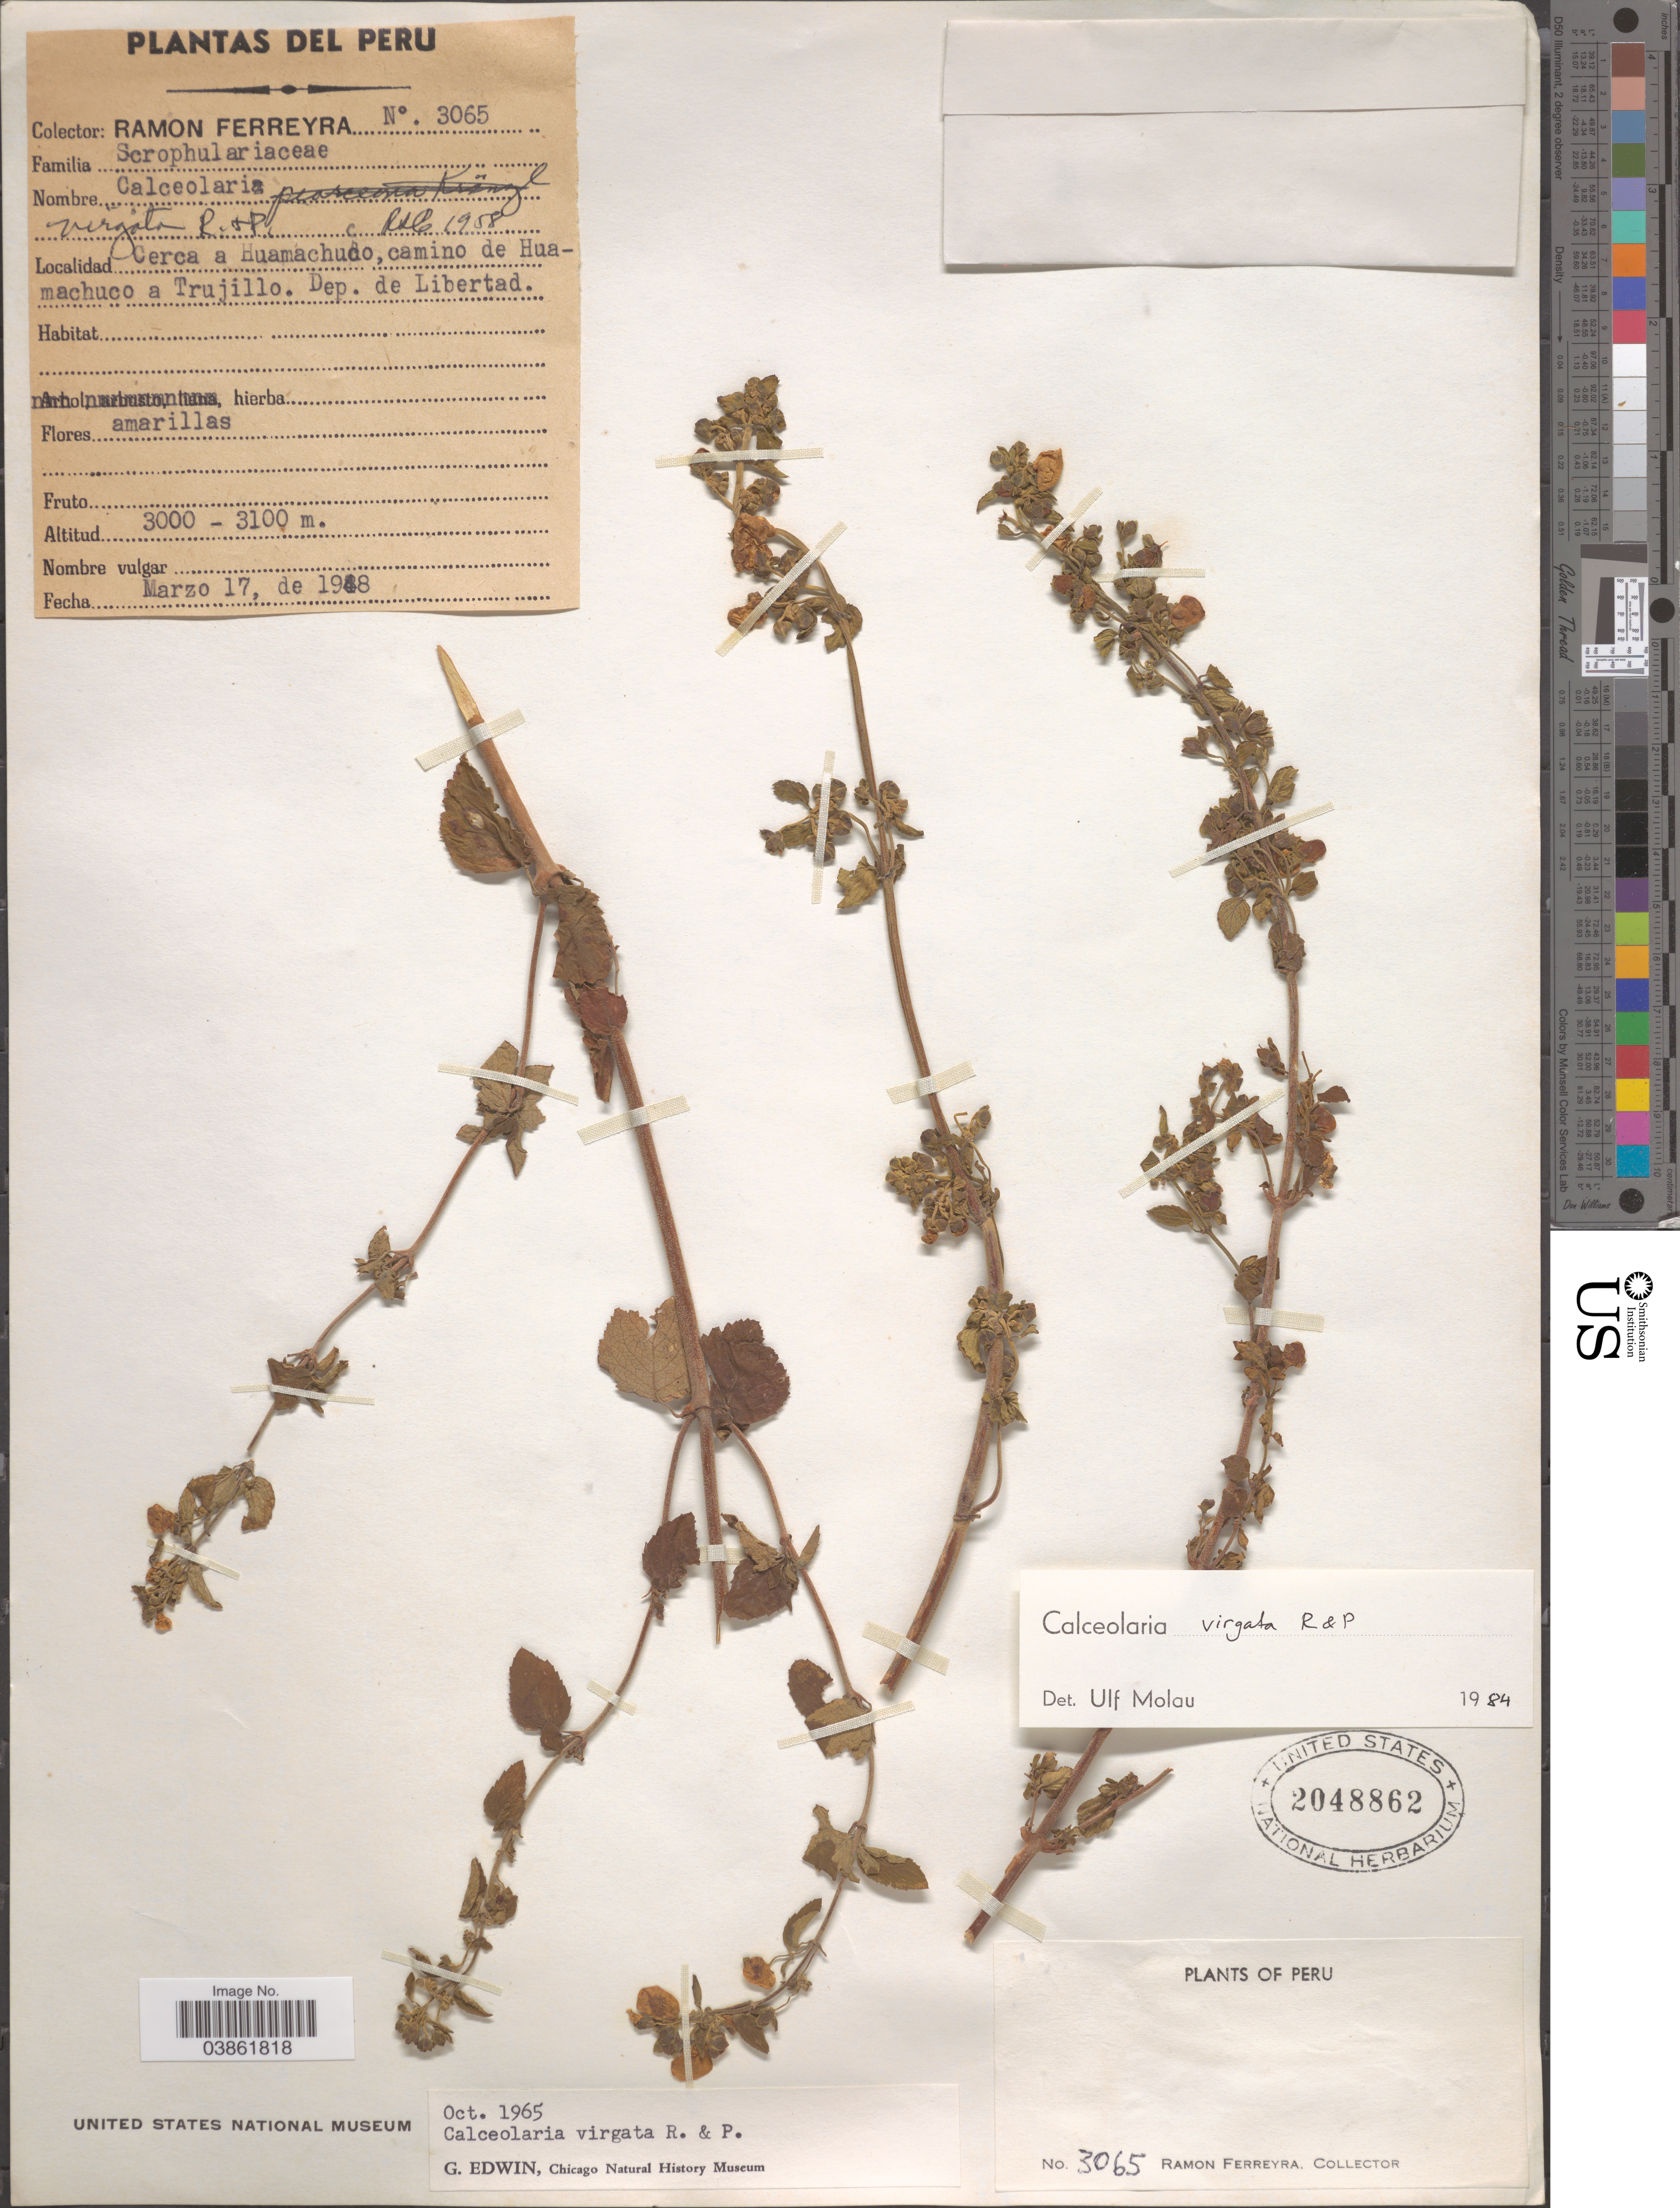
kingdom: Plantae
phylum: Tracheophyta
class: Magnoliopsida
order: Lamiales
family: Calceolariaceae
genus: Calceolaria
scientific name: Calceolaria virgata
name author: Ruiz & Pav.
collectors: R. A. Ferreyra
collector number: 3065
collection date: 1948-03-17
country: Peru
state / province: La Libertad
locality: Cerca a Huamachuco, camino de Huamachuco a Trujillo. Dep. de Libertad.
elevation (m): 3000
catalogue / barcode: US 2048862